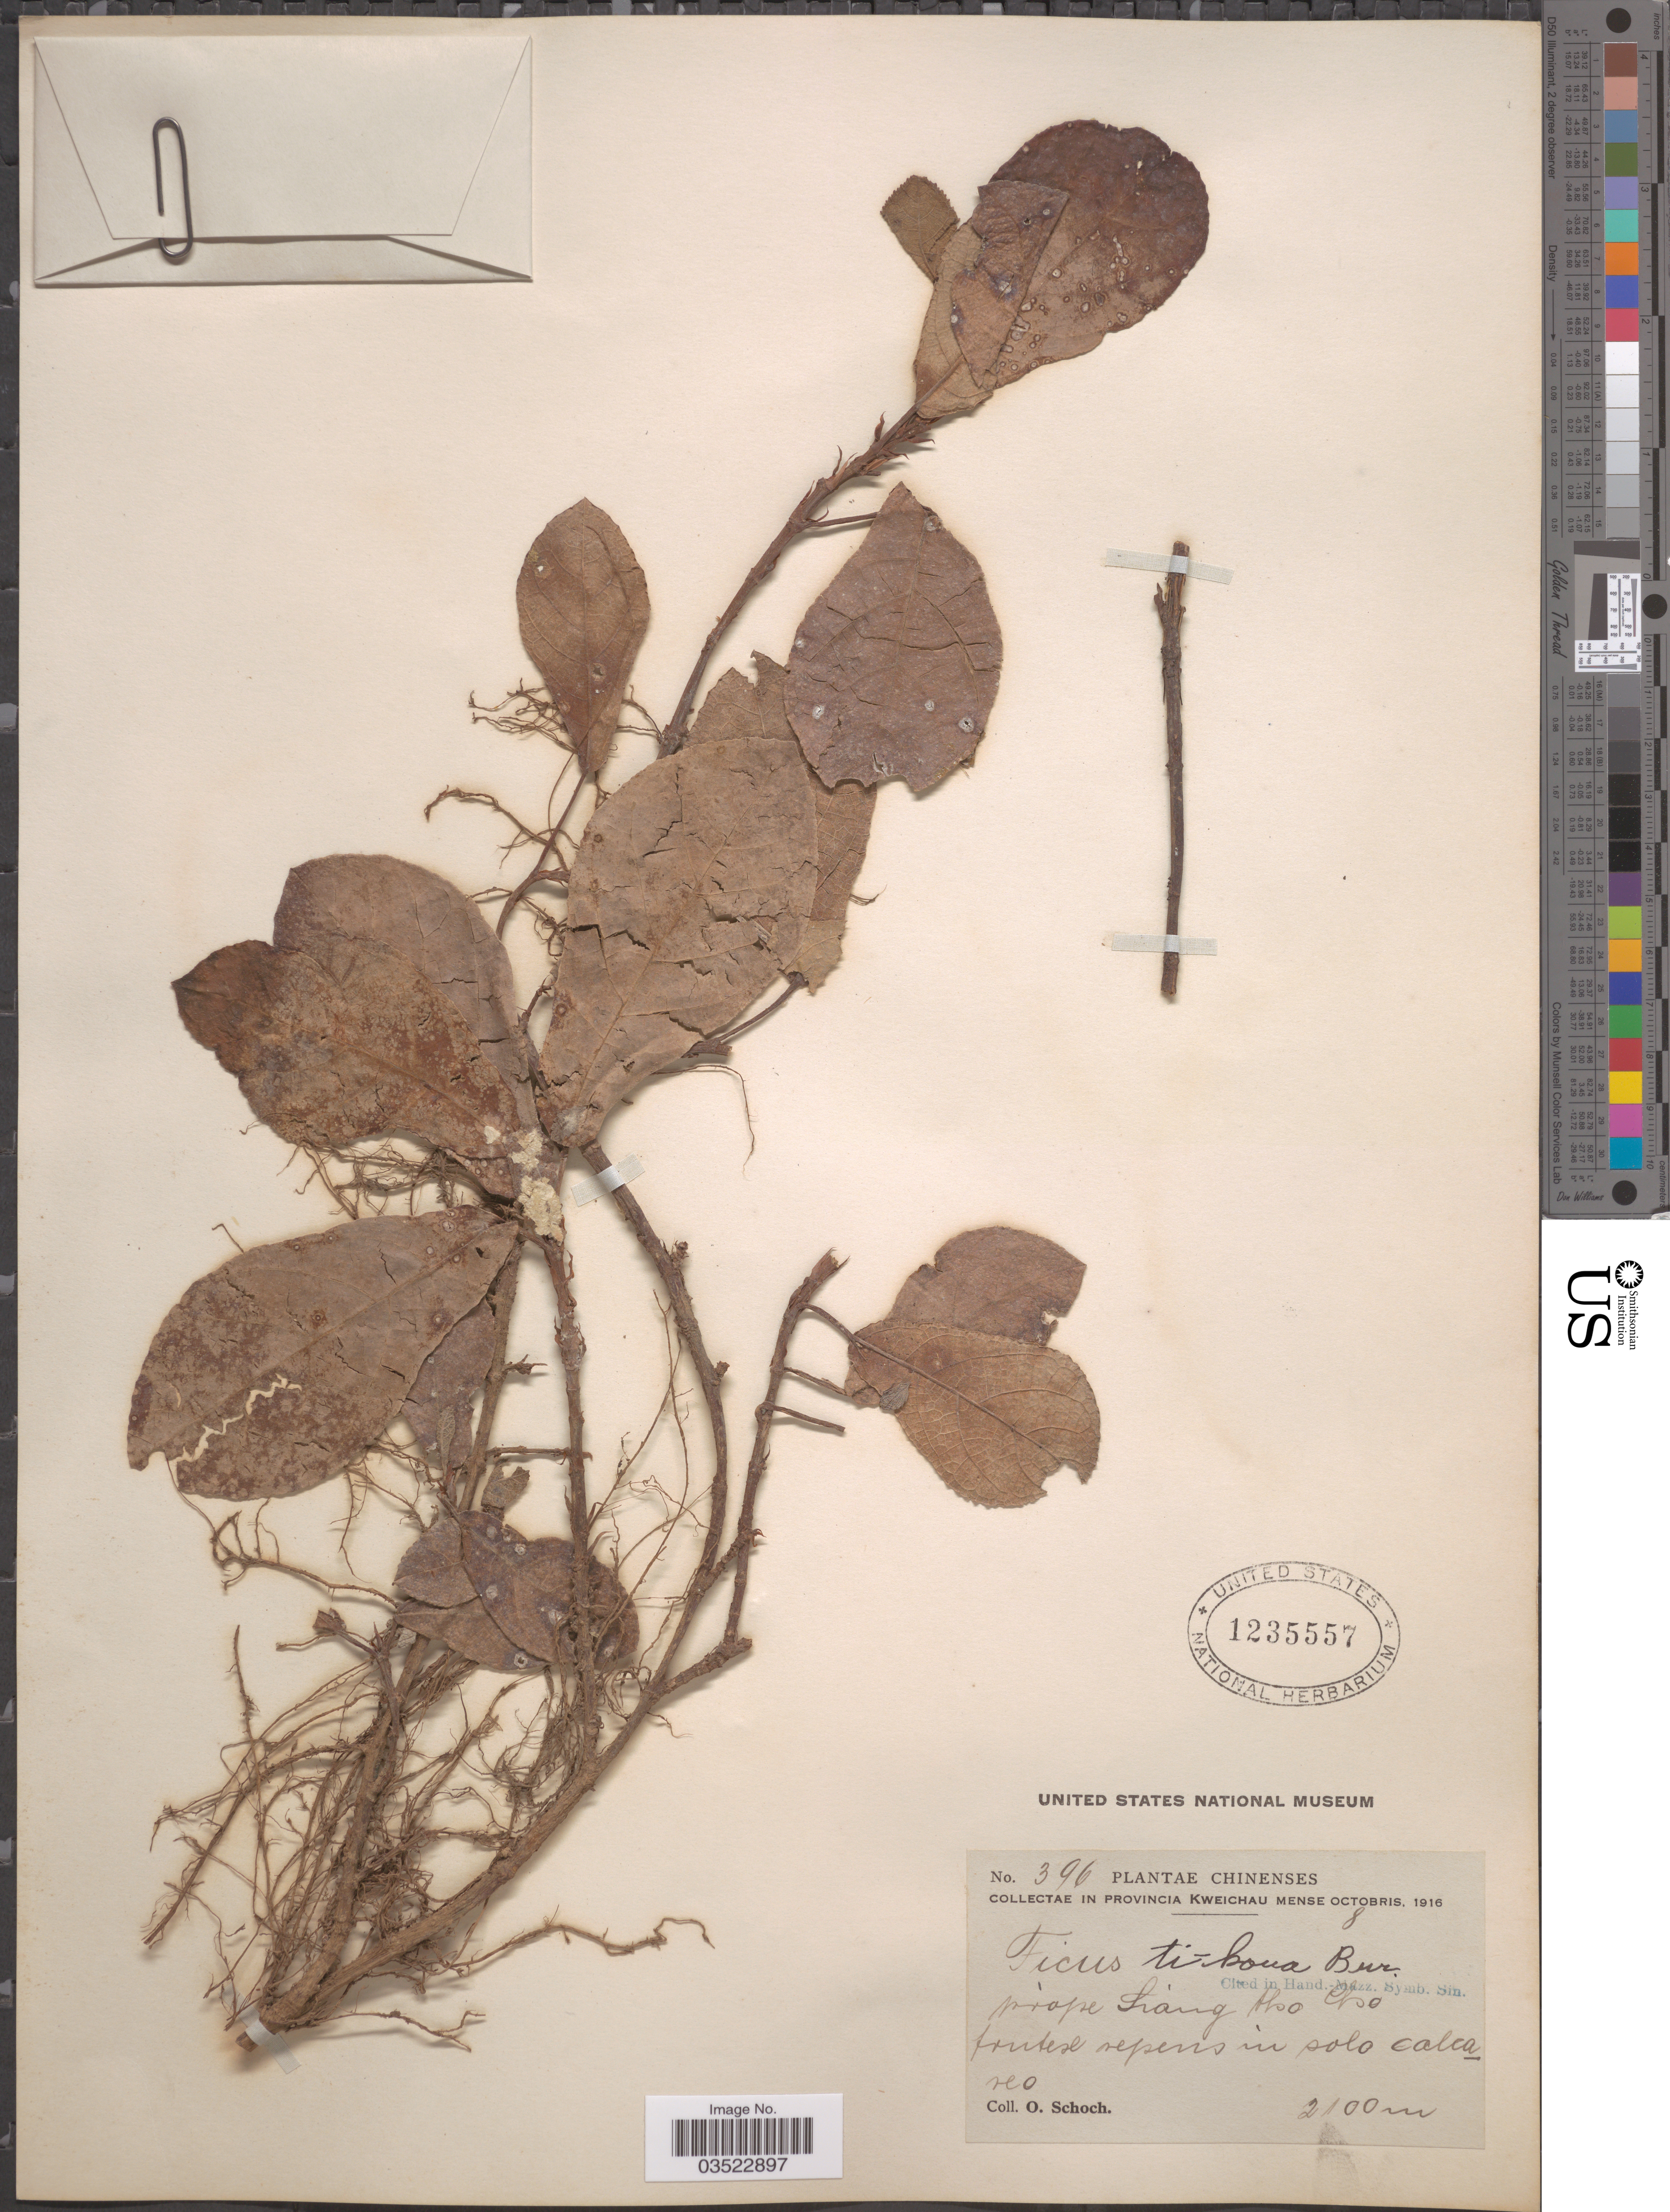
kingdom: Plantae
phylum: Tracheophyta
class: Magnoliopsida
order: Rosales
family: Moraceae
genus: Ficus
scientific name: Ficus tikoua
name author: Bureau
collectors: O. Schoch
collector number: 396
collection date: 1916-10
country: China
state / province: Guizhou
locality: In Provincia Kweichau. Prope Liang Hso Cho. [interpreted]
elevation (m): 2100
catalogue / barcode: US 1235557